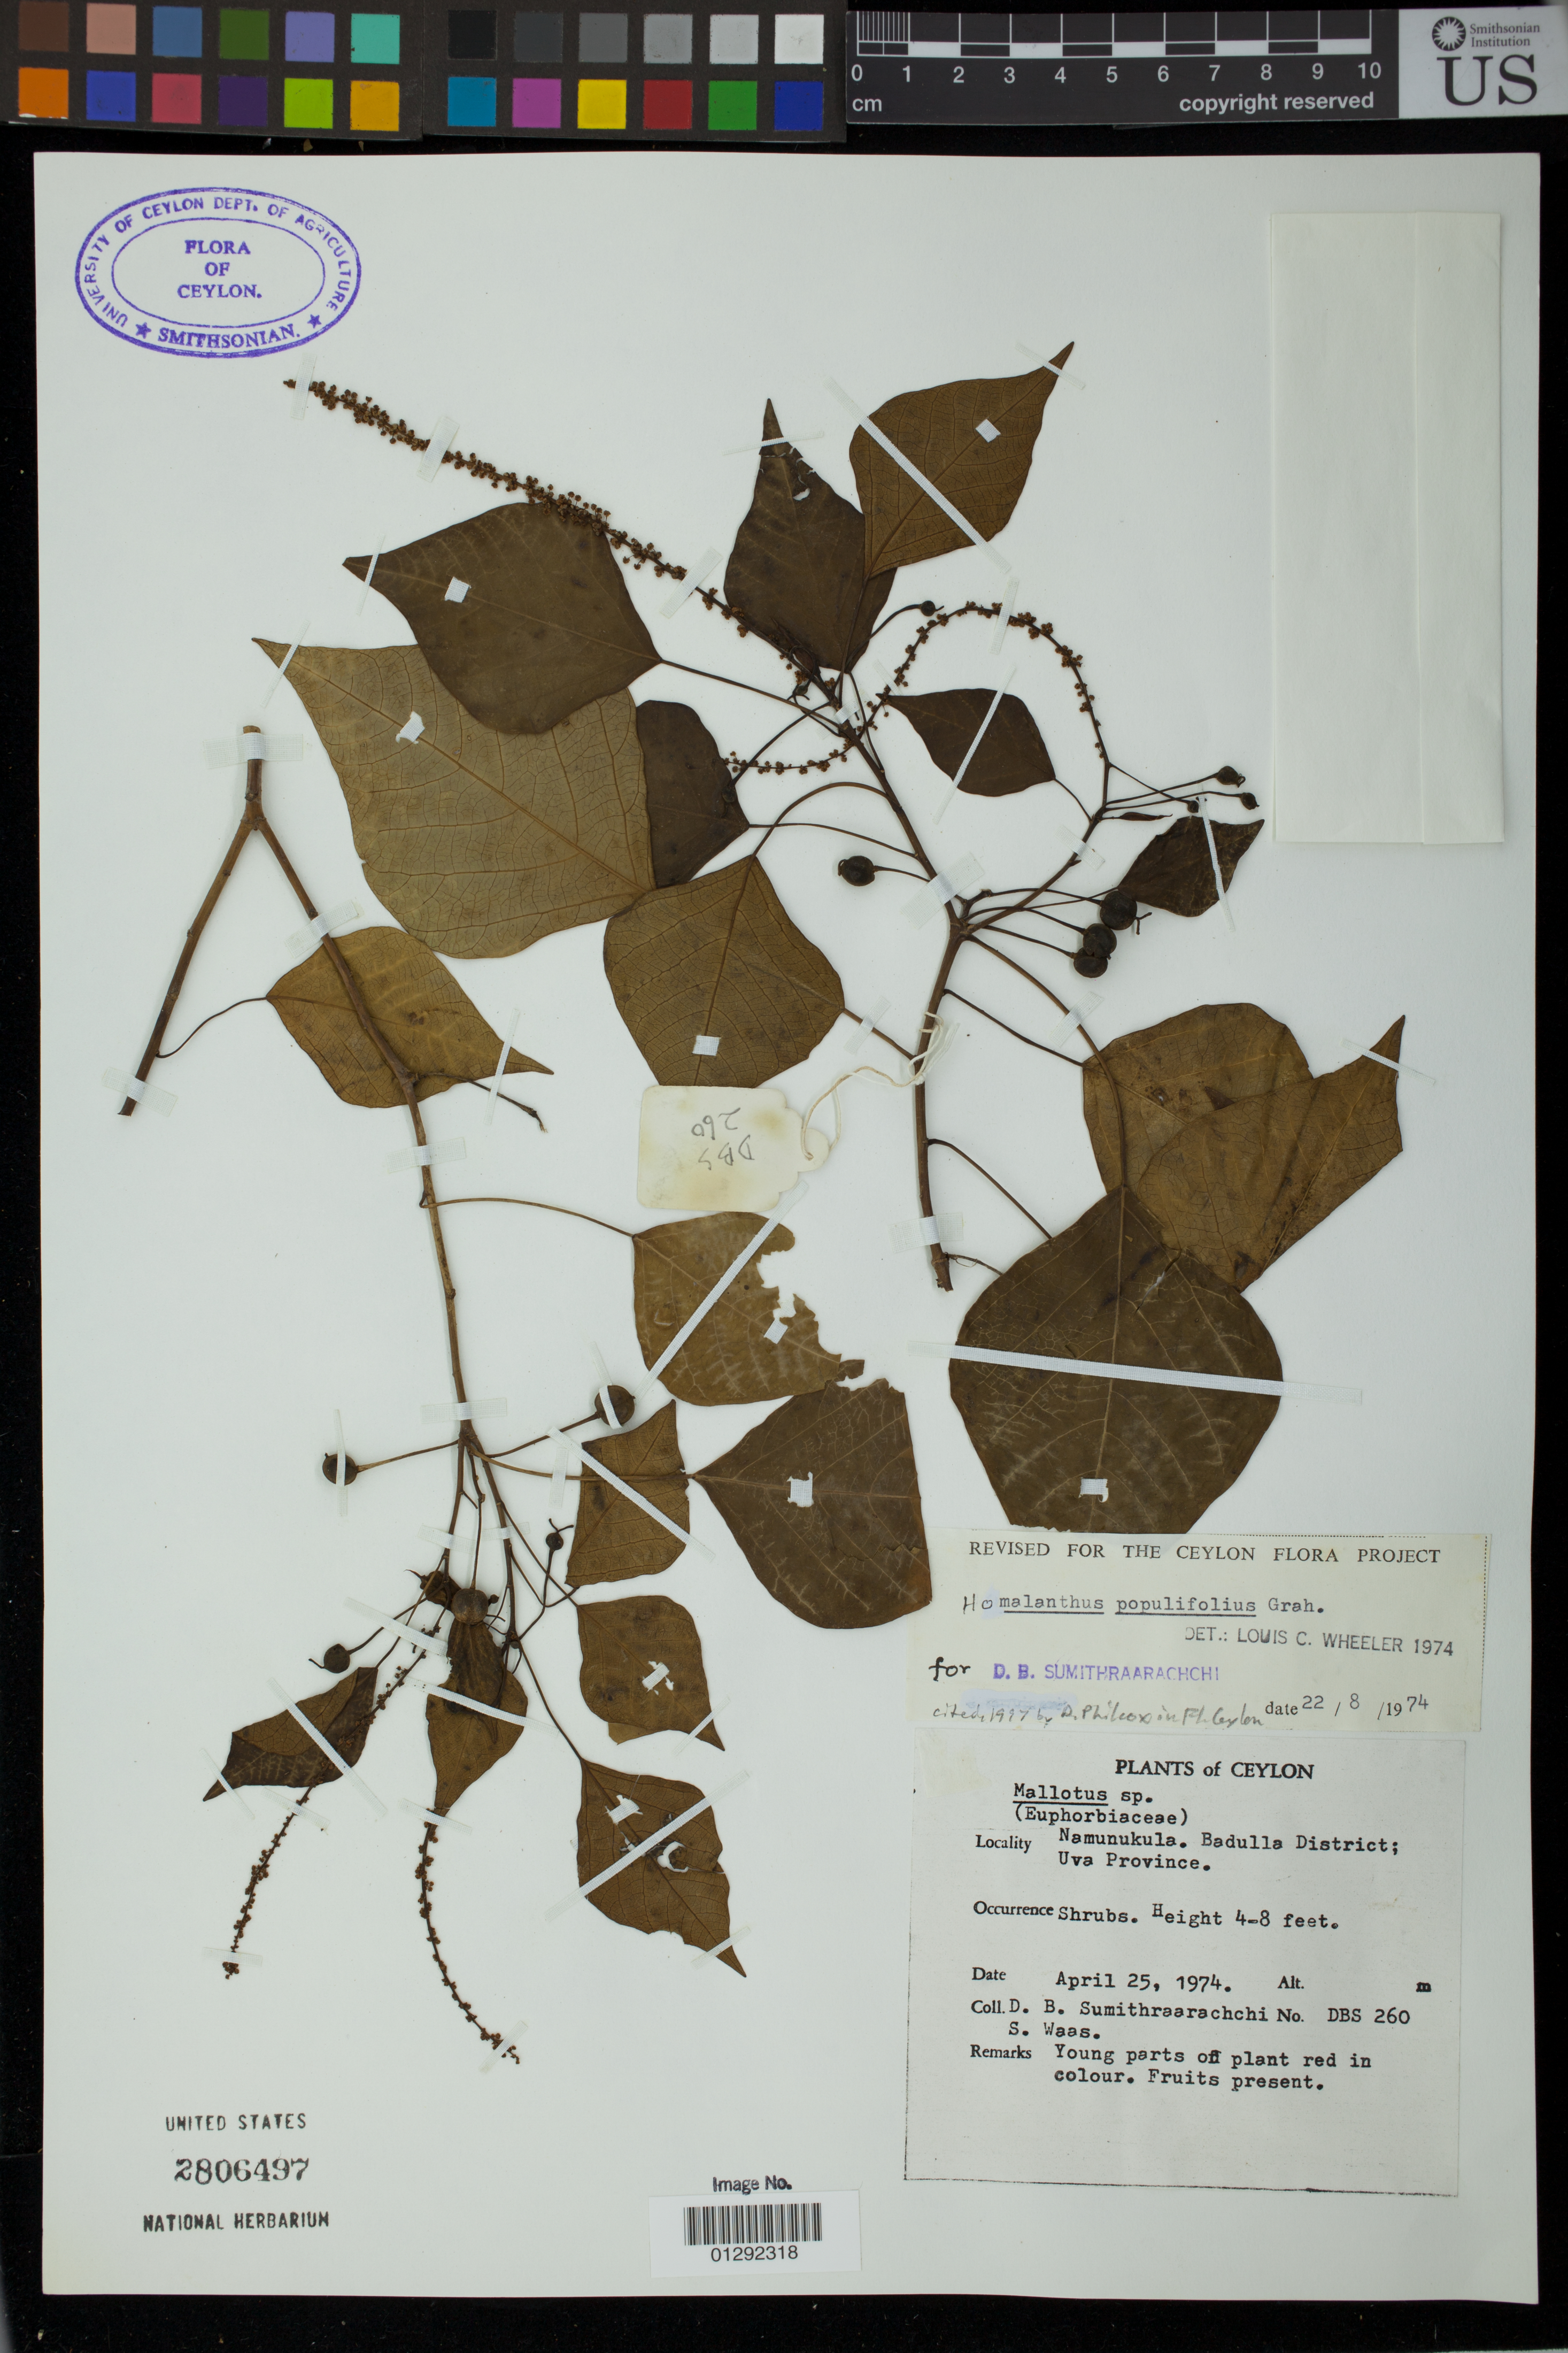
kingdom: Plantae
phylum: Tracheophyta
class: Magnoliopsida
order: Malpighiales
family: Euphorbiaceae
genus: Homalanthus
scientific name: Homalanthus populifolius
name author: Graham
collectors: D. B. Sumithraarachchi & S. Waas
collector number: DBS 260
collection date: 1974-04-25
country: Sri Lanka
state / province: Uva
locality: Ceylon. Namunukula. Badulla District.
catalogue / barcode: US 2806497